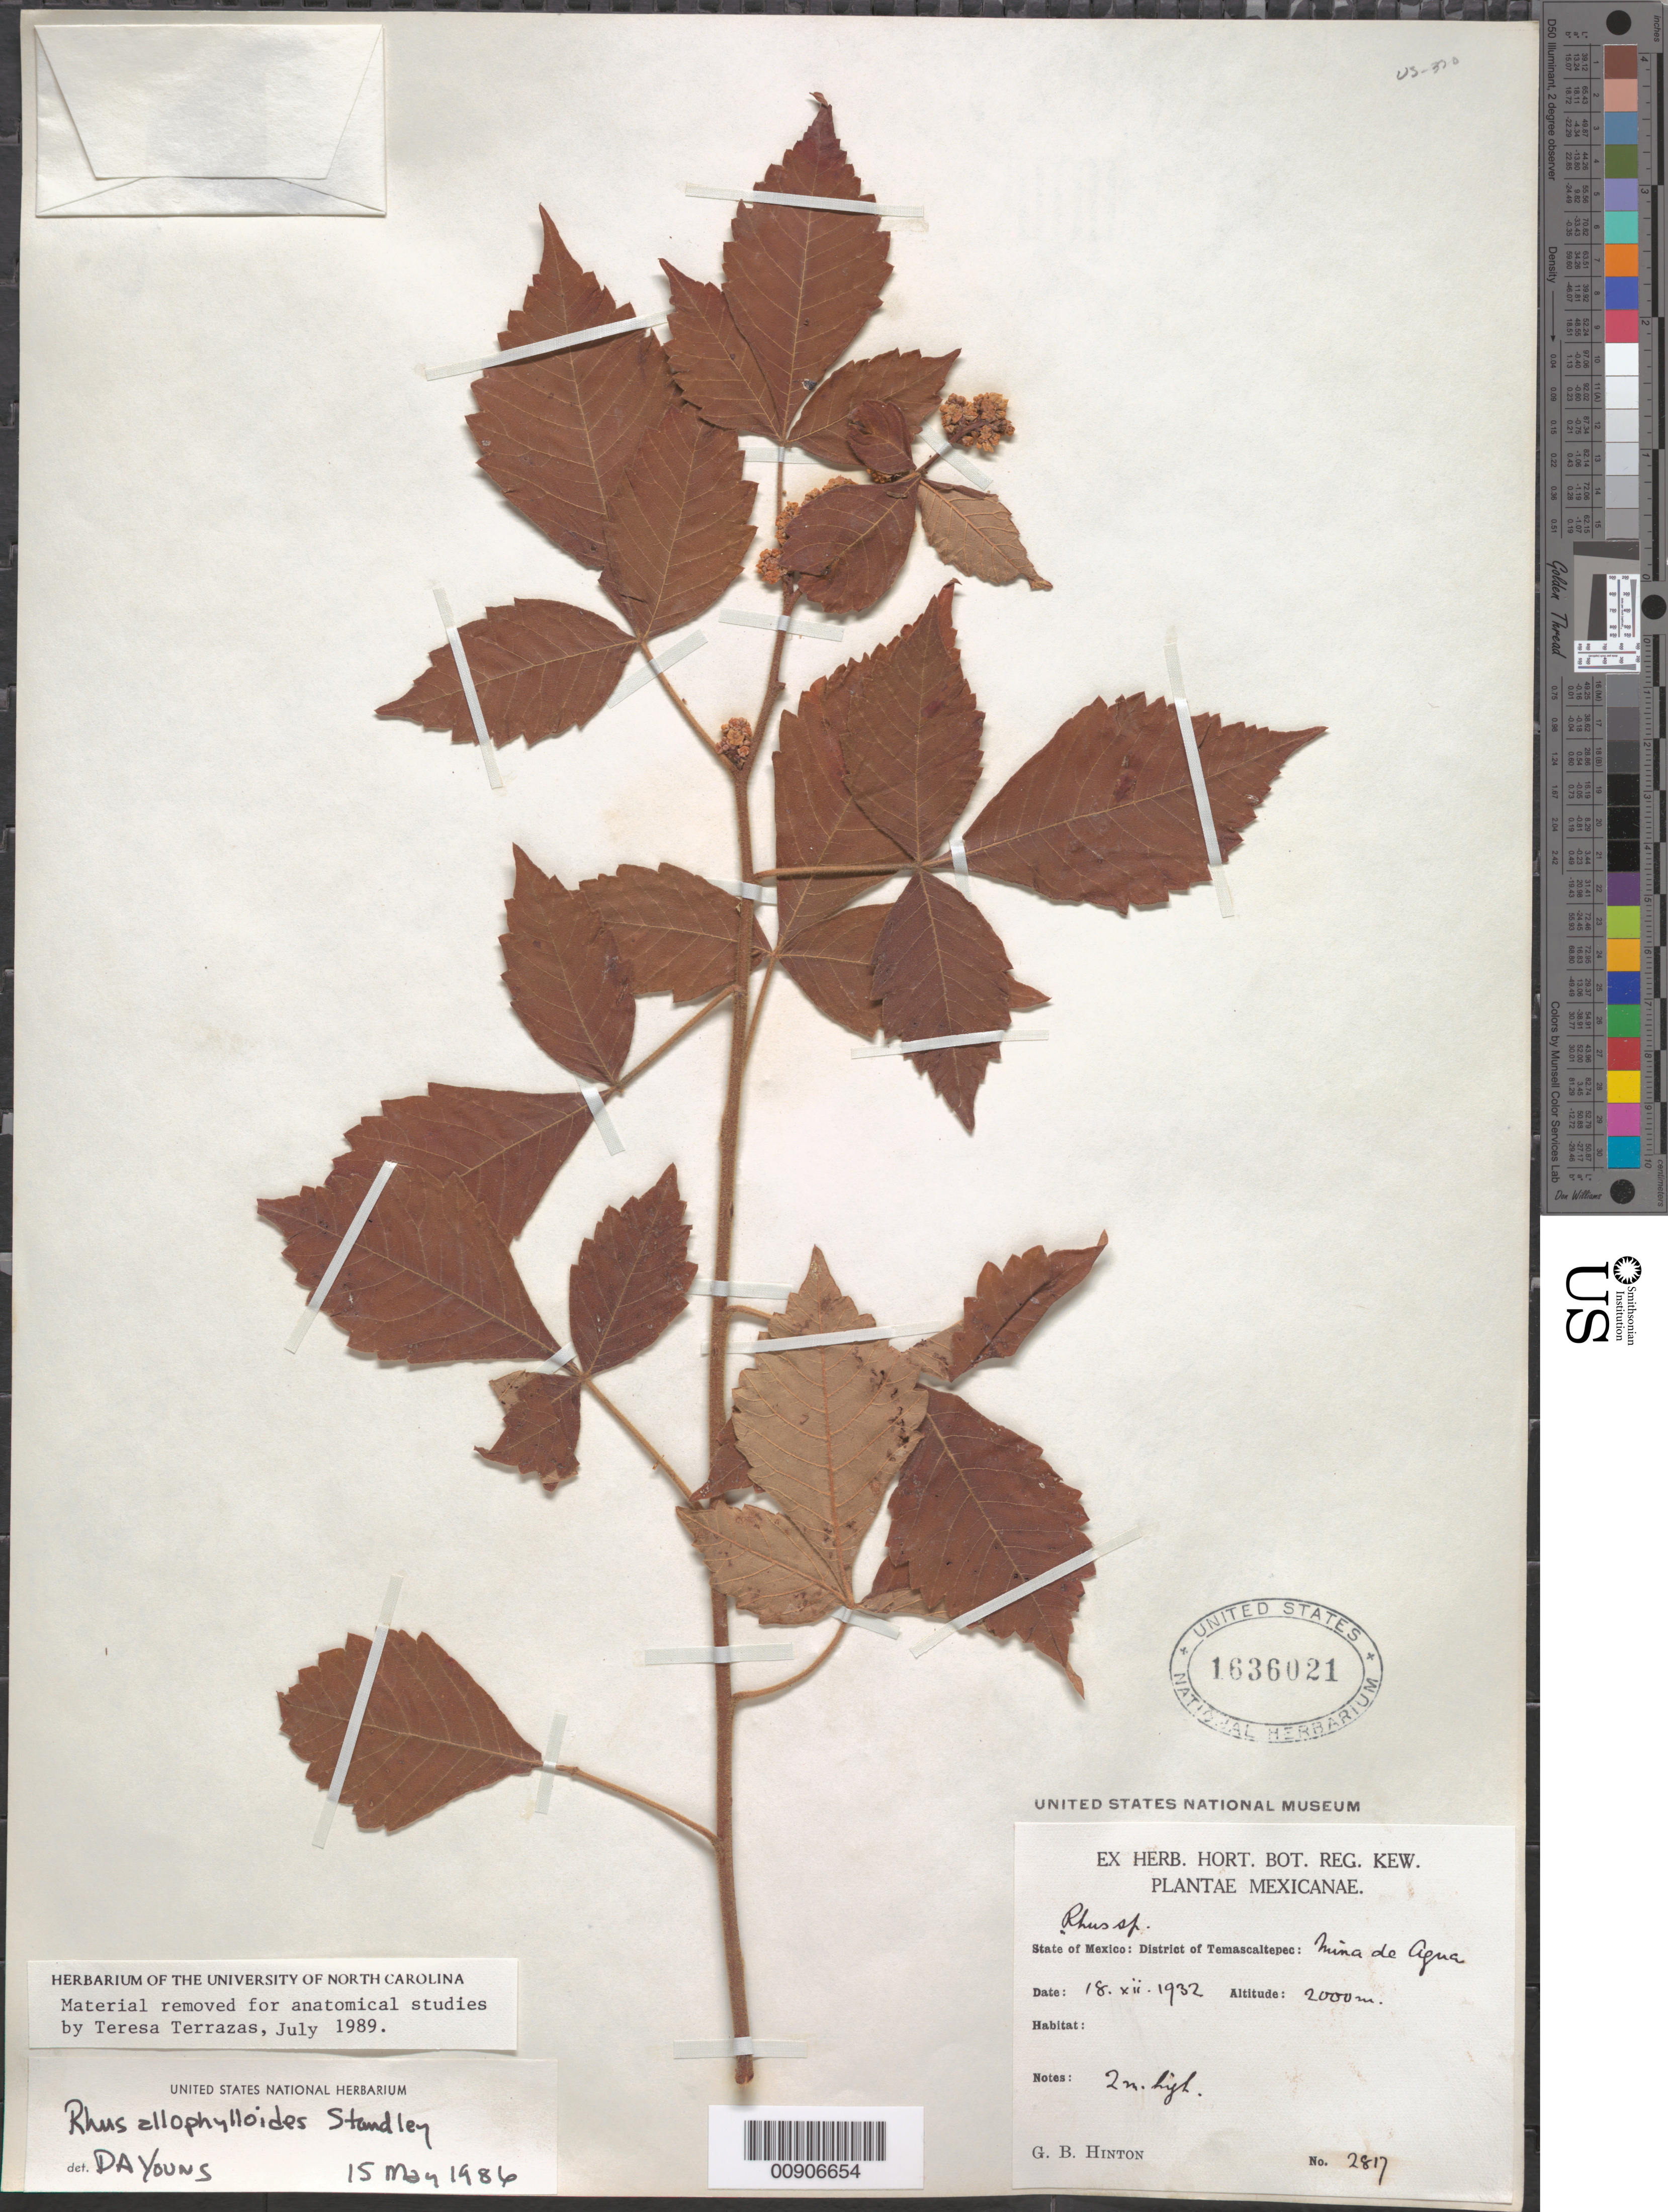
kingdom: Plantae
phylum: Tracheophyta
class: Magnoliopsida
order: Sapindales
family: Anacardiaceae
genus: Rhus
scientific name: Rhus allophyloides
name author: Standl.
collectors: G. B. Hinton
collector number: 2817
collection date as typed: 18 Dec 1932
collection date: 1932-12-18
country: Mexico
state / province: México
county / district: Temascaltepec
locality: State of Mexico: District Temascaltepec: Mina de Agua.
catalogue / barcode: US 1636021